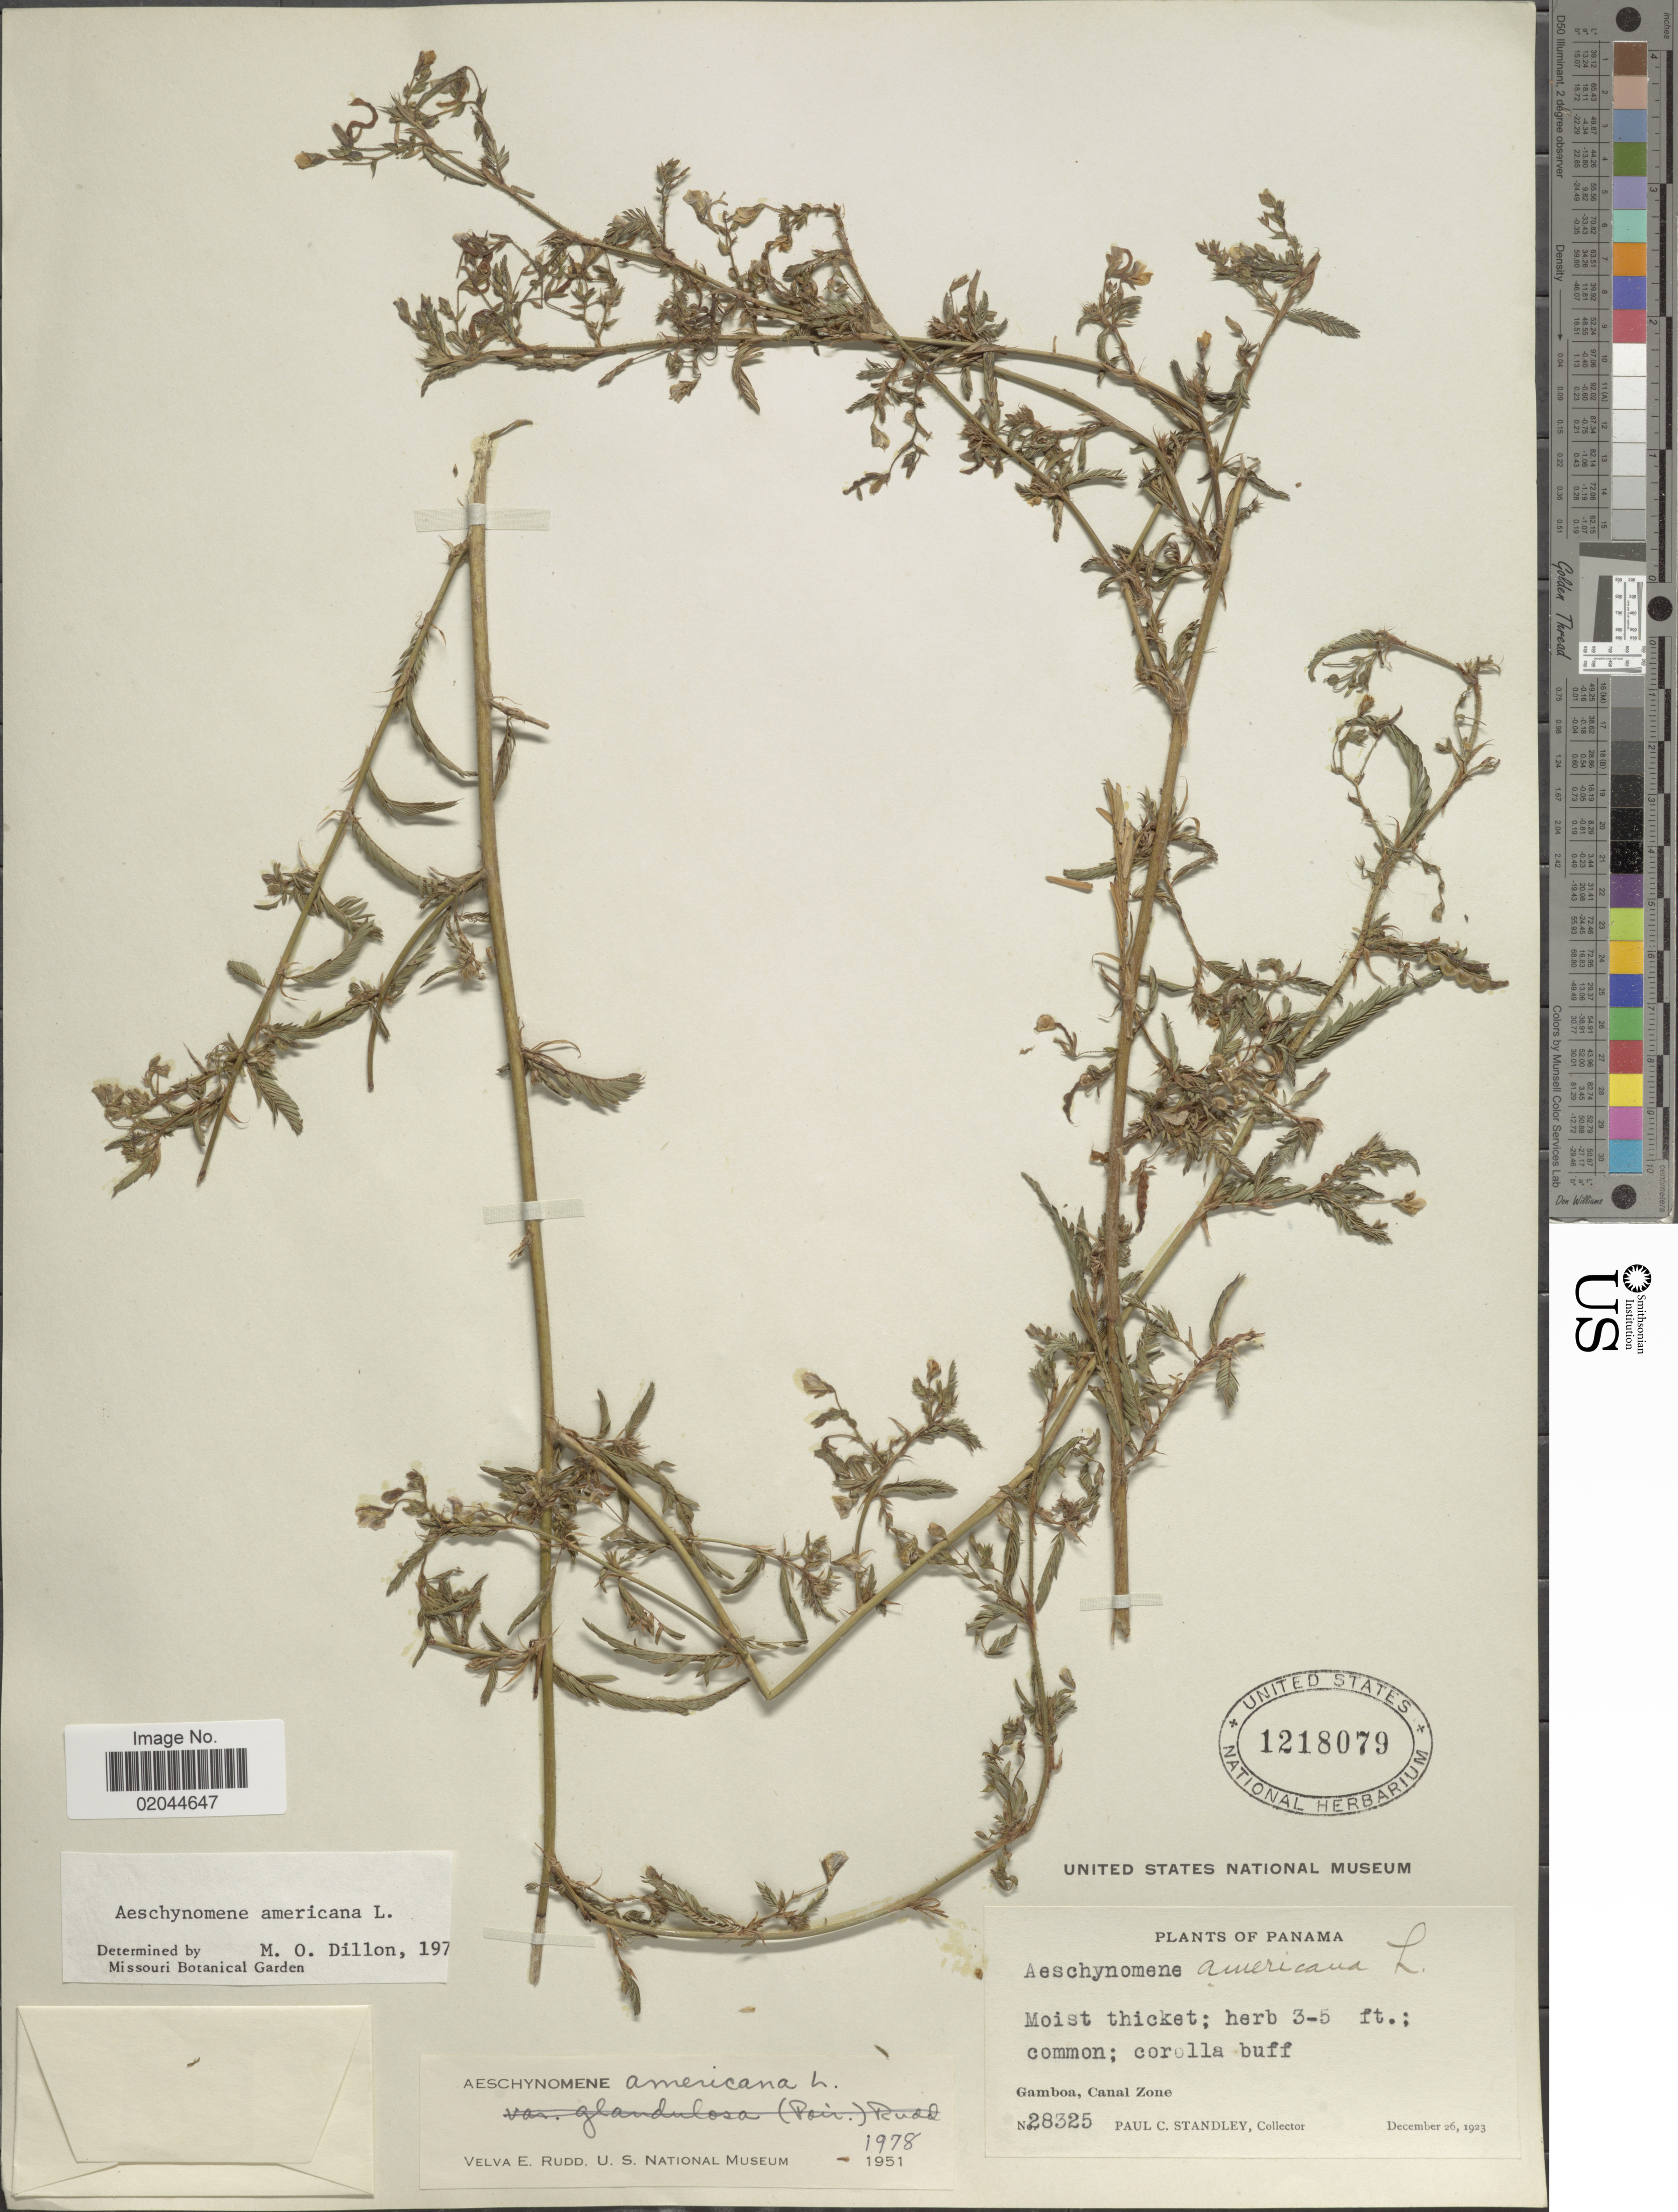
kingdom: Plantae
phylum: Tracheophyta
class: Magnoliopsida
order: Fabales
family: Fabaceae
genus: Aeschynomene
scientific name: Aeschynomene americana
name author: L.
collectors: P. C. Standley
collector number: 28325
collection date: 1923-12-26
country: Panama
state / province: Colón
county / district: Canal Zone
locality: Moist thicket, Gamboa, Canal Zone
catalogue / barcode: US 1218079